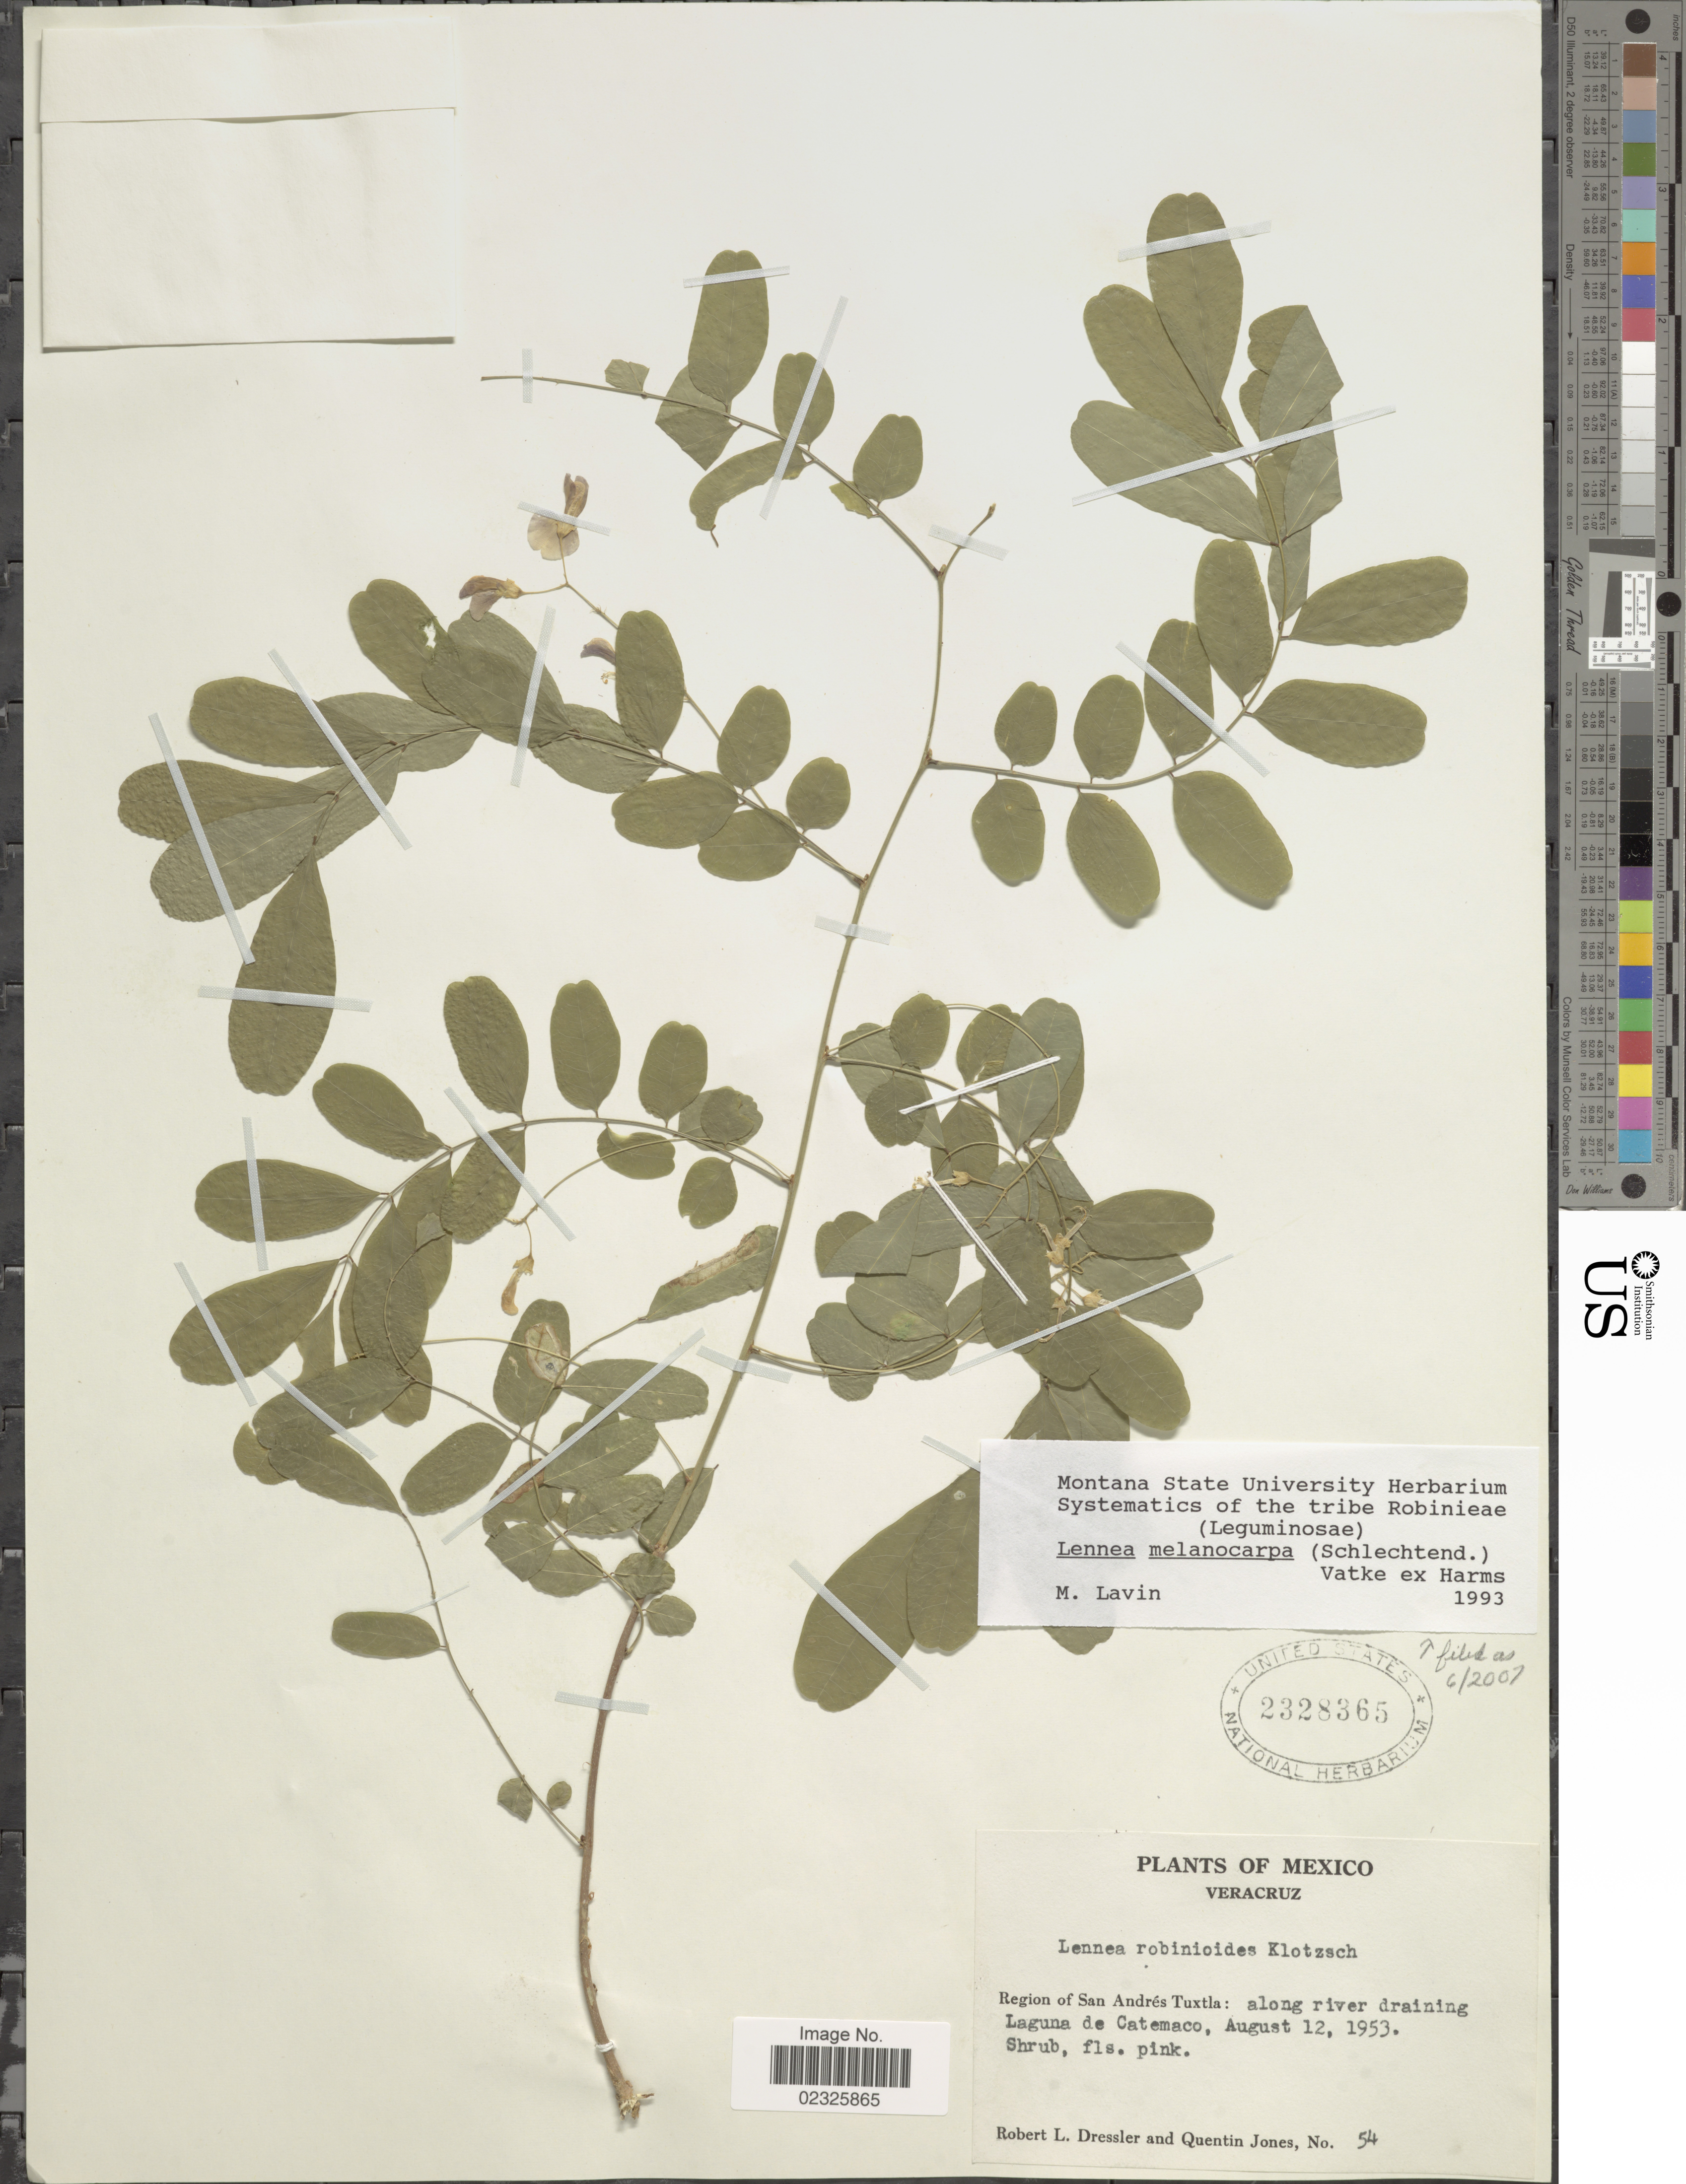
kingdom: Plantae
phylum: Tracheophyta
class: Magnoliopsida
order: Fabales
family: Fabaceae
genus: Lennea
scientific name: Lennea melanocarpa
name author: (Schltdl.) Vatke ex Harms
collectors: R. Dressler & Q. Jones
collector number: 54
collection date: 1953-08-12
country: Mexico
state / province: Veracruz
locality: Veracruz, region of San Andres Tuxtla: along river draining Laguna de Catemaco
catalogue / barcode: US 2328365